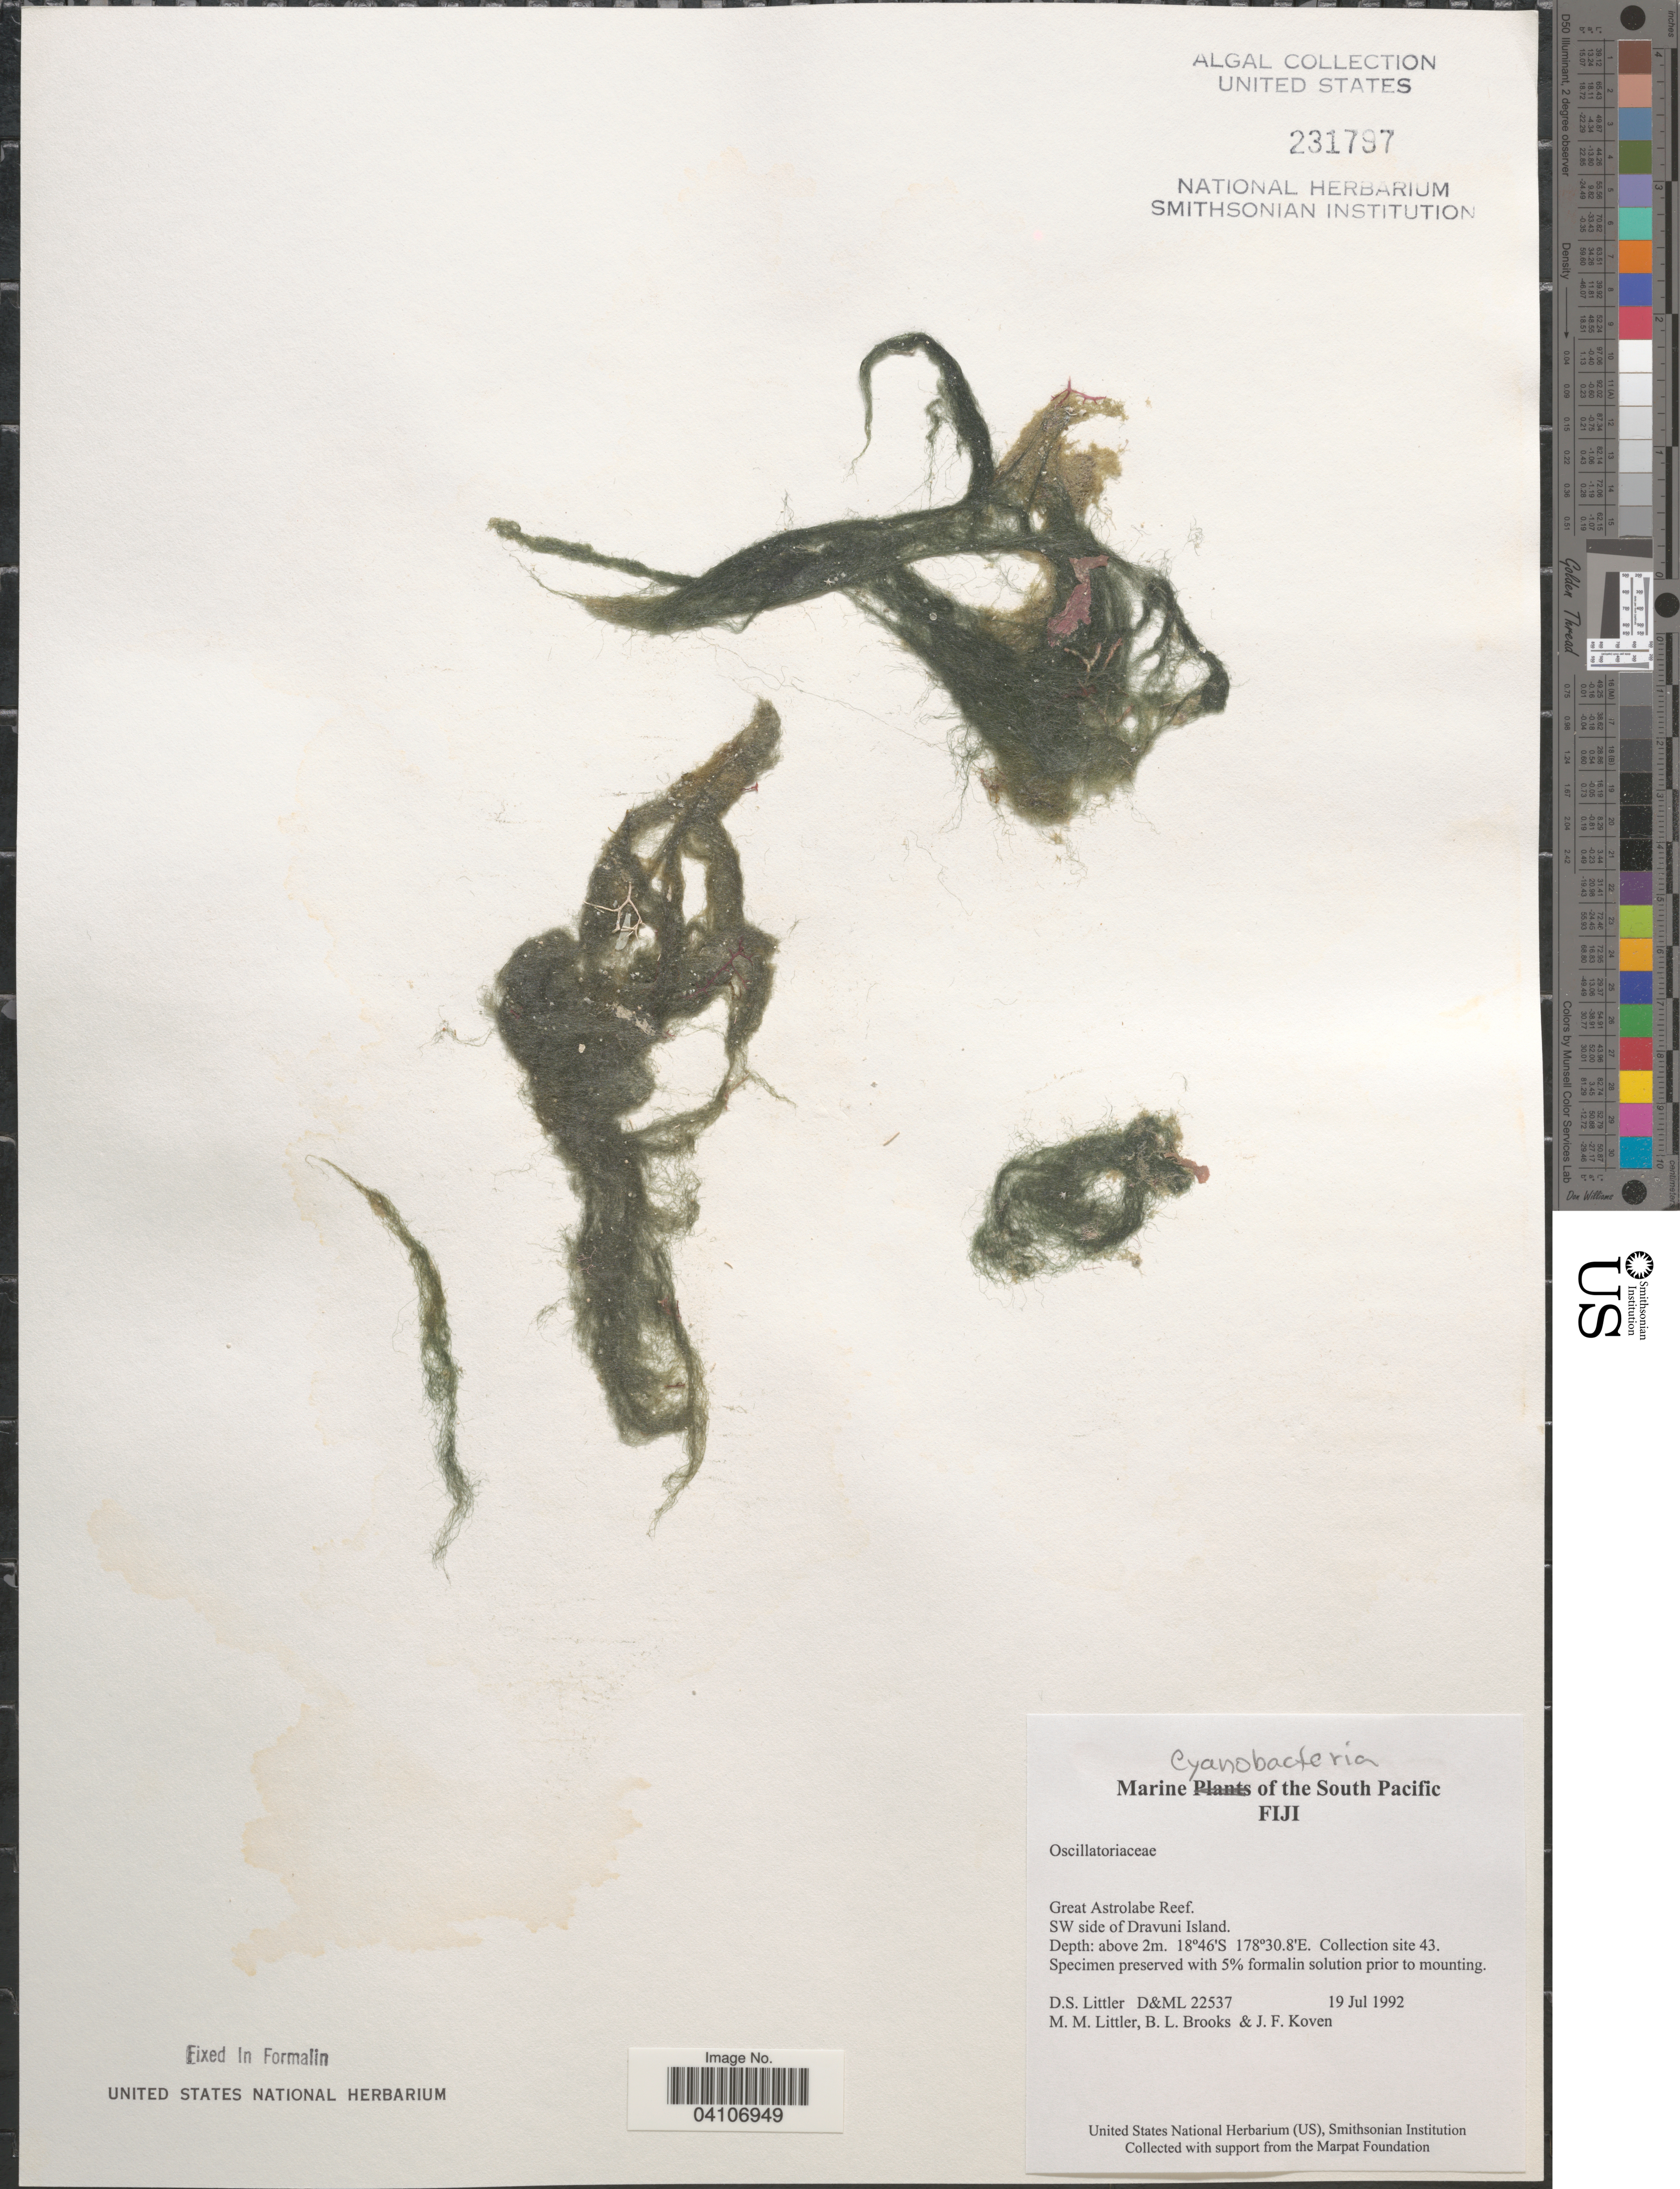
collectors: D. S. Littler, B. Brooks & J. Koven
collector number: D&ML22537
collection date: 1992-07-19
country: Fiji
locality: Great Astrolabe Reef. SW side of Dravuni Island. Collection site 43.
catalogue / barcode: US 231797